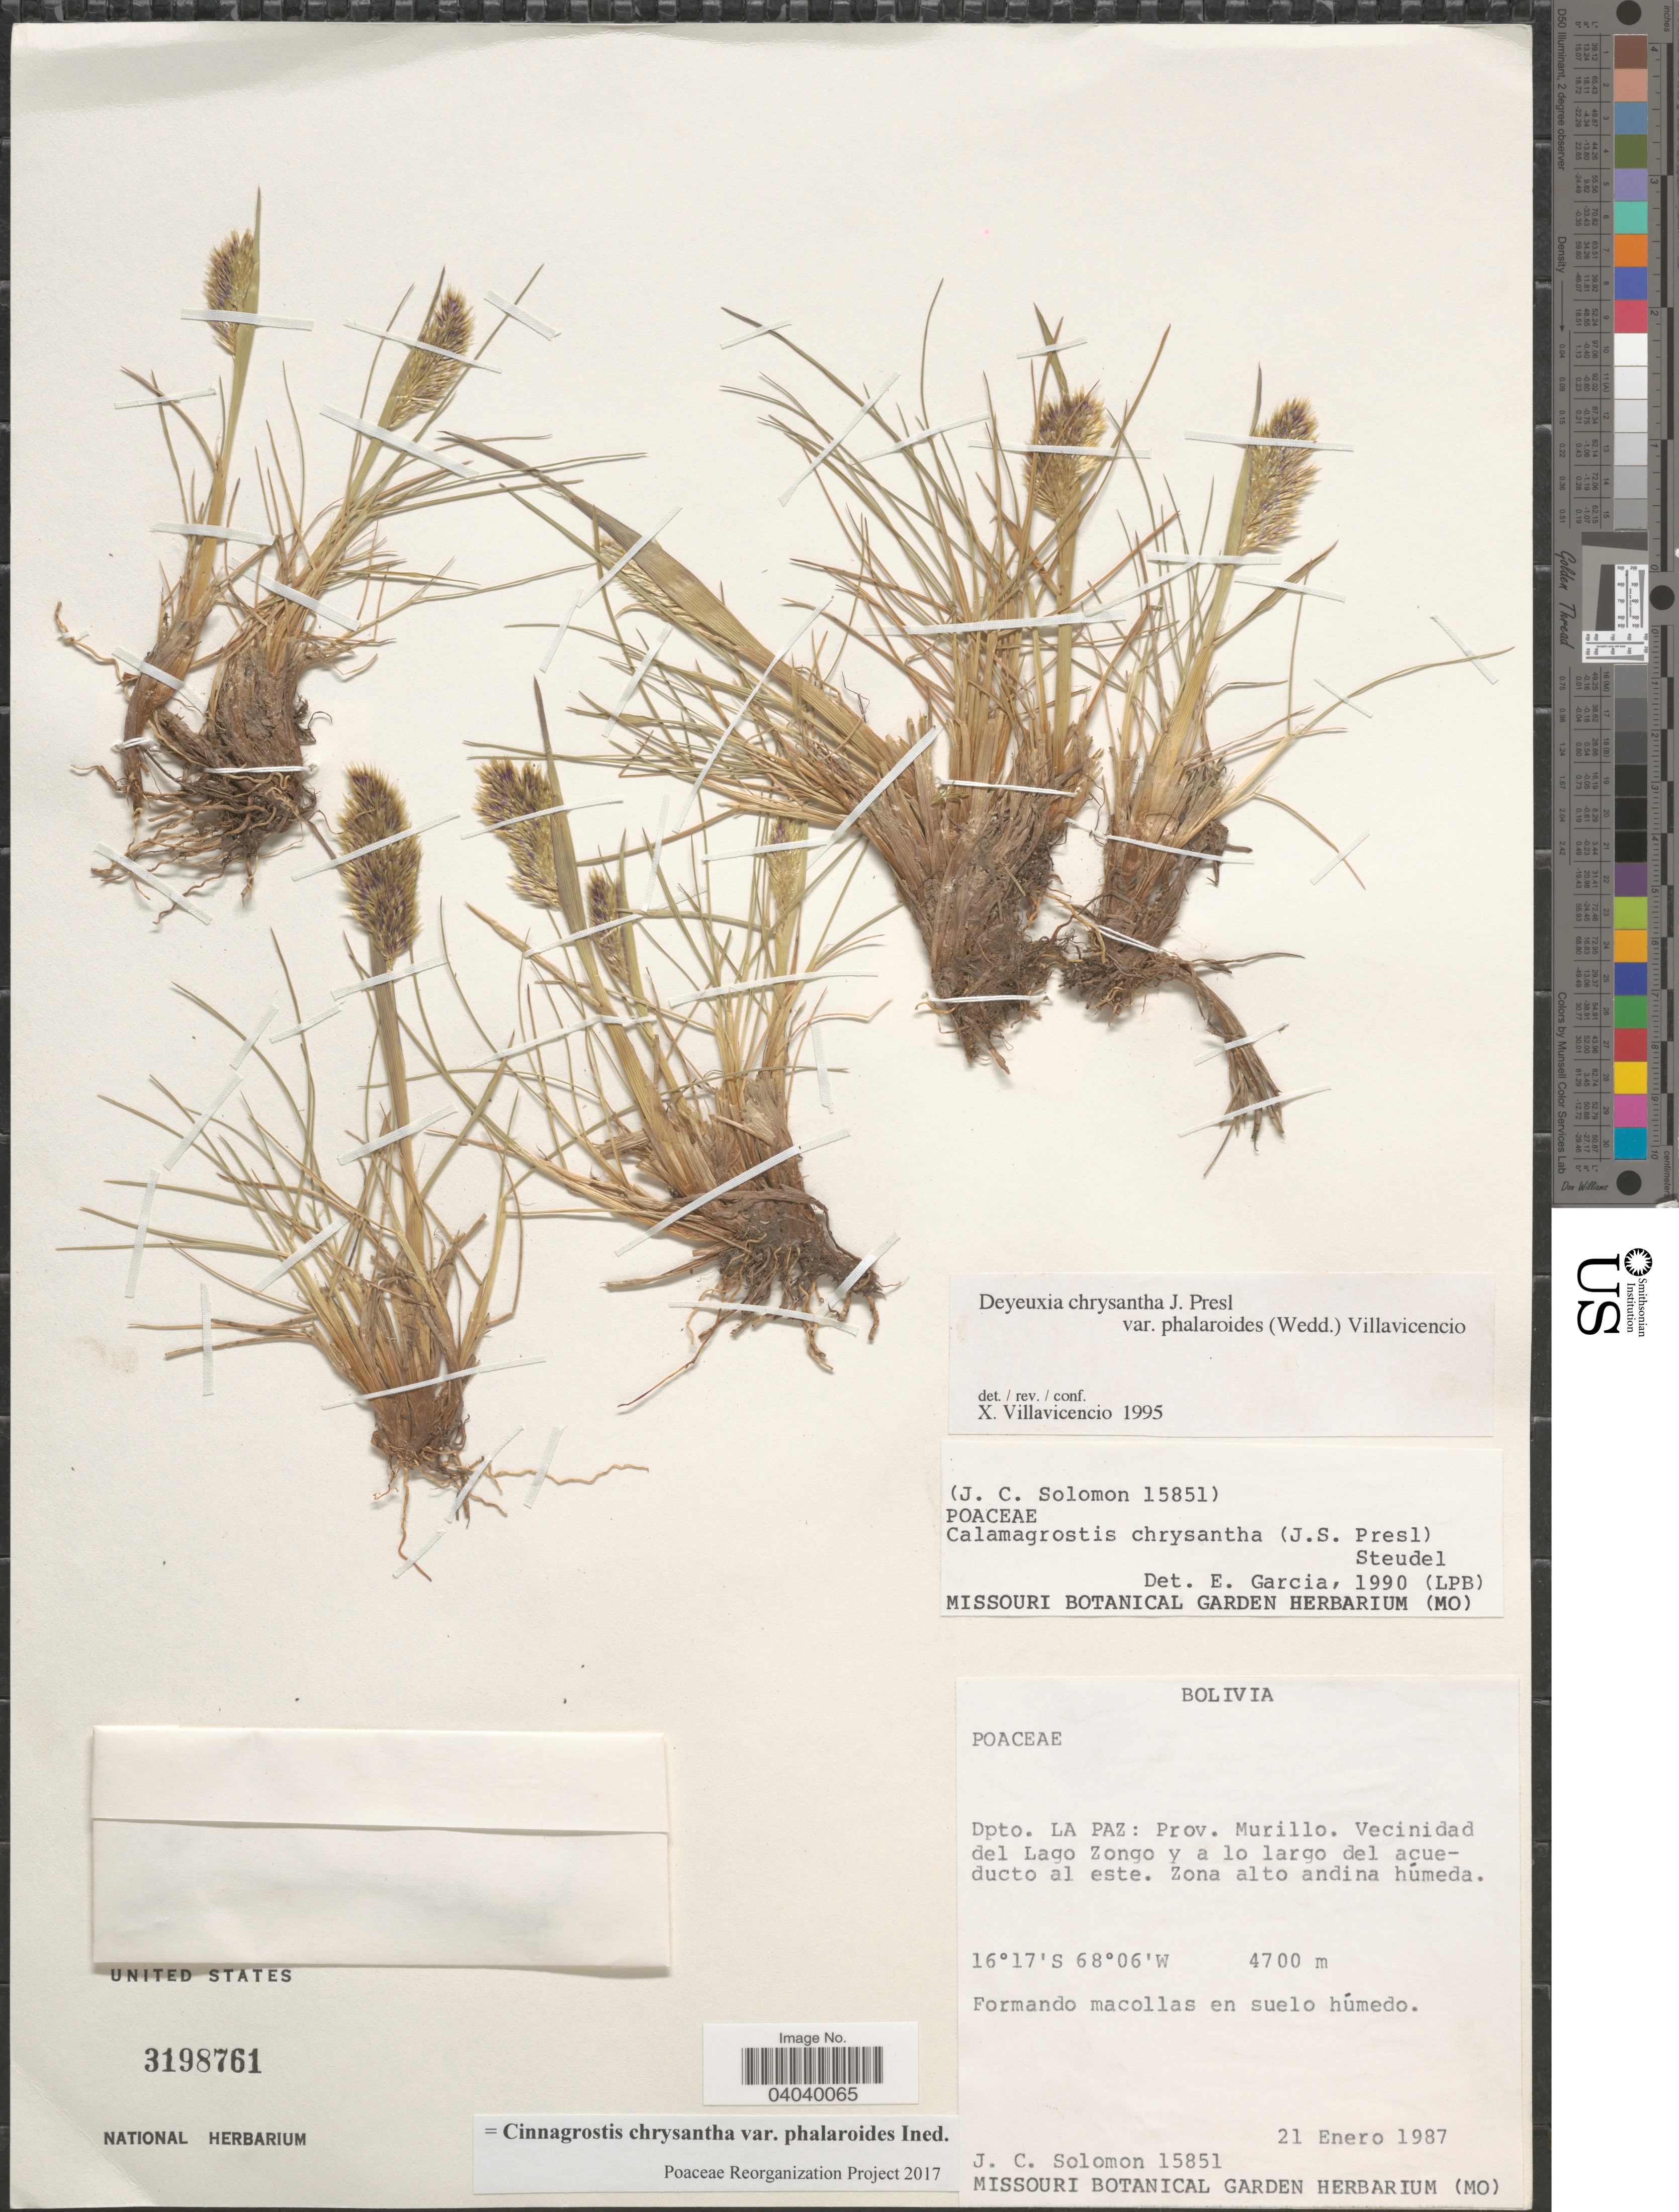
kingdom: Plantae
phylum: Tracheophyta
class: Liliopsida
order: Poales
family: Poaceae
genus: Deschampsia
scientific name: Deschampsia chrysantha var. phalaroides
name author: (Wedd.) Saarela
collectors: J. C. Solomon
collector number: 15851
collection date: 1987-01-21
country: Bolivia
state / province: La Paz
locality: Depto. La Paz: Prov. Murillo. Vecinidad del Lago Zongo y a lo largo del acueducto al este. Zona alto andina húmeda.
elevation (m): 4700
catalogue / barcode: US 3198761